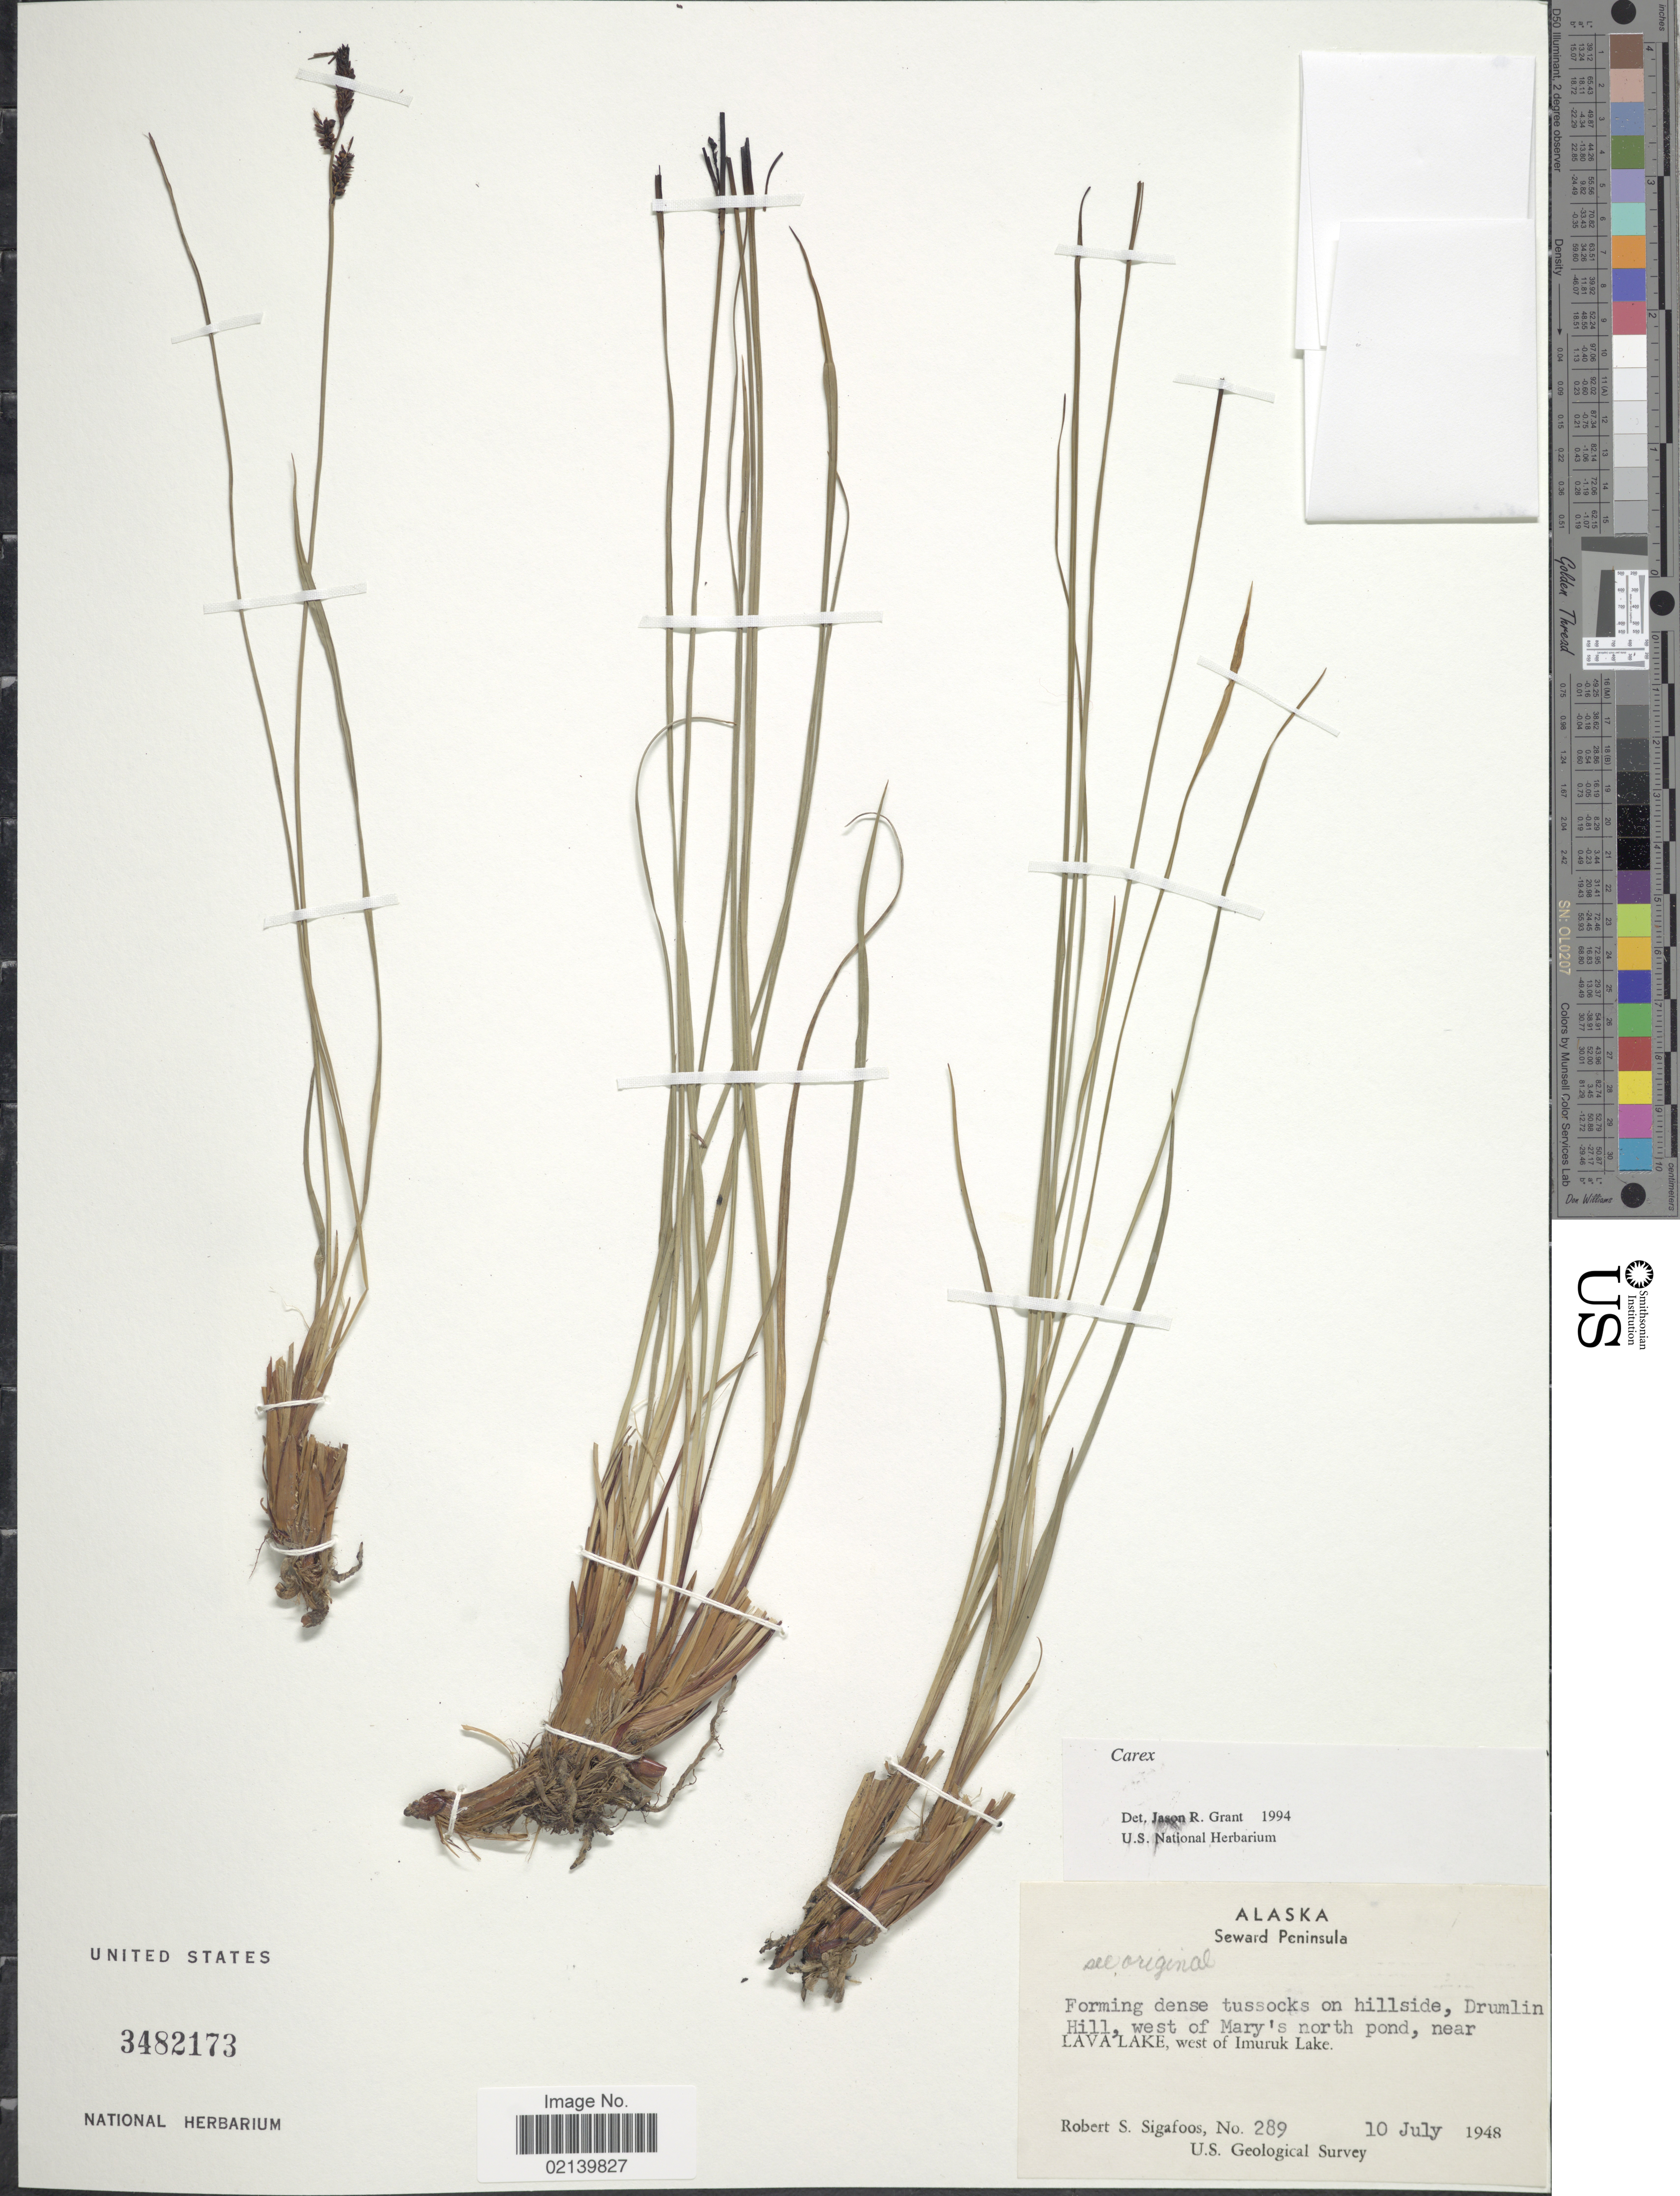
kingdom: Plantae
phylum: Tracheophyta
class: Liliopsida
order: Poales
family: Cyperaceae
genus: Carex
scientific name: Carex sp.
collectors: R. Sigafoos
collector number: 289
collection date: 1948-07-10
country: United States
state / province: Alaska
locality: Alaska, Seward Peninsula. tussocks on hillside, Drumlin Hill, west of Mary's north pond, near Lava Lake, west Imuruk Lake.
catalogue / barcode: US 3482173